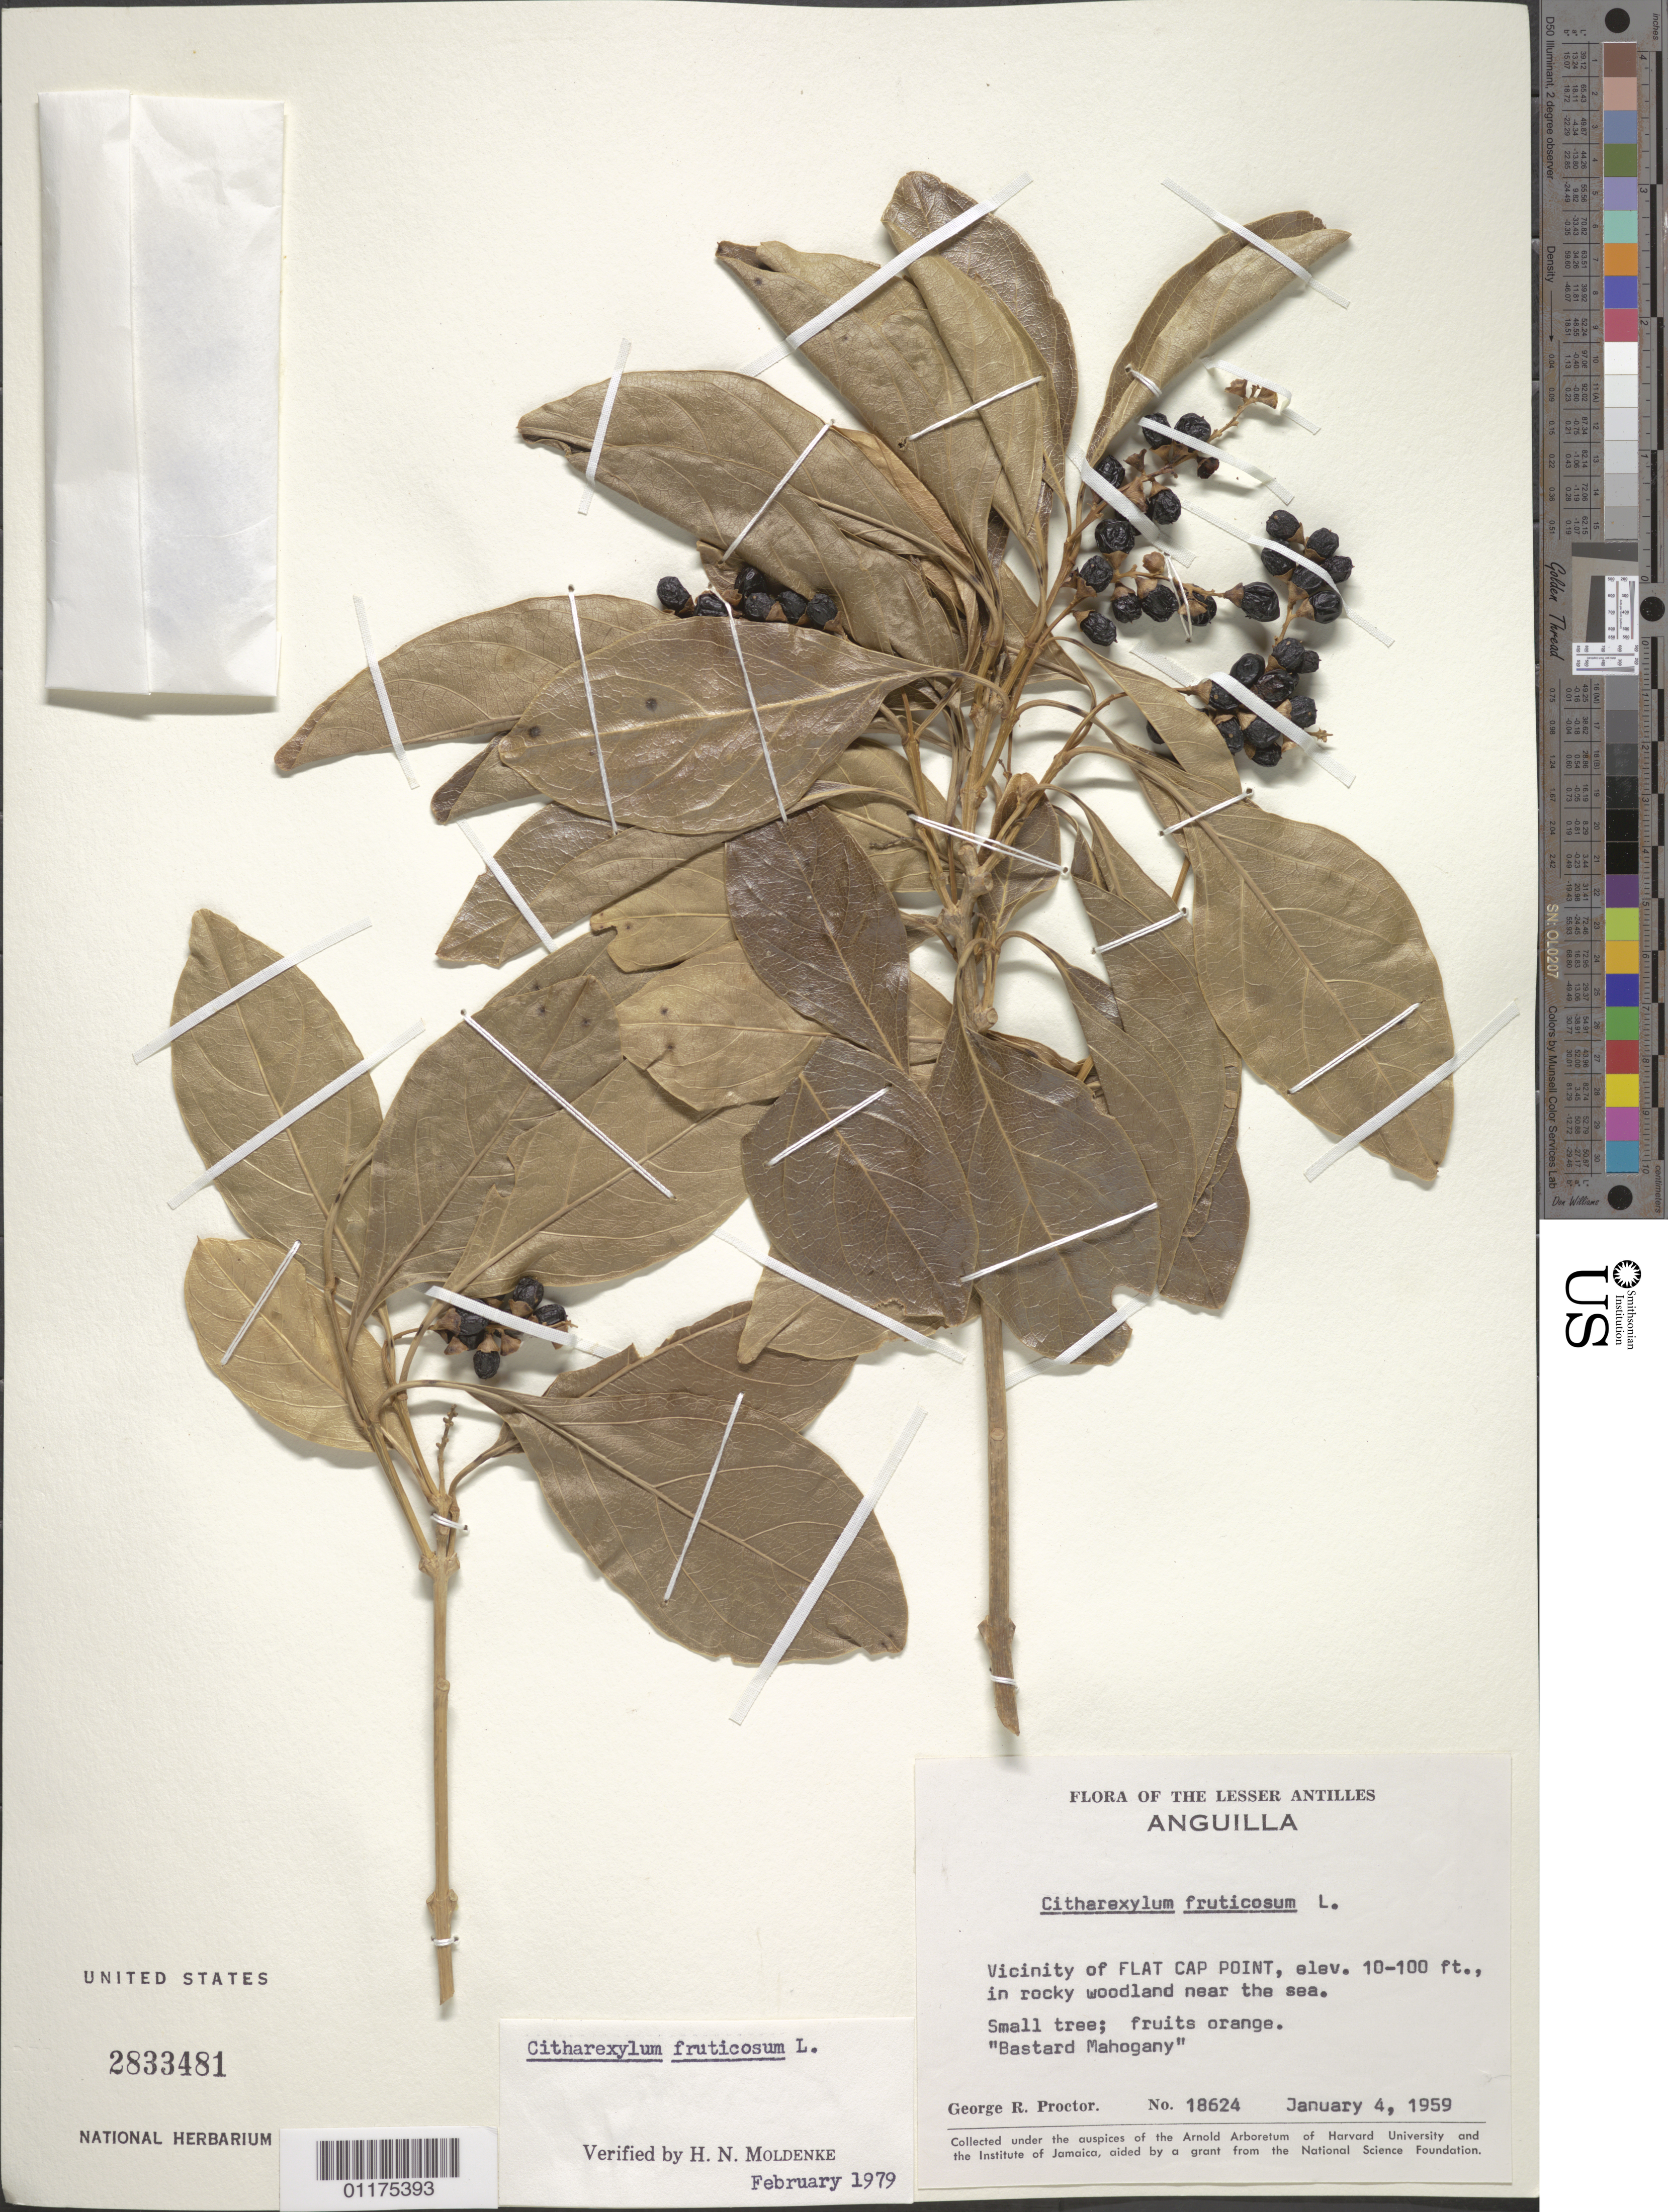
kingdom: Plantae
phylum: Tracheophyta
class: Magnoliopsida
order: Lamiales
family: Verbenaceae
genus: Citharexylum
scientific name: Citharexylum fruticosum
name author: L.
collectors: G. Proctor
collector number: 18624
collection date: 1959-01-04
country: Anguilla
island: Anguilla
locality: Vicinity of Flat Cap Point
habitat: Rocky woodland near the sea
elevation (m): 3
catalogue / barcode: US 2833481